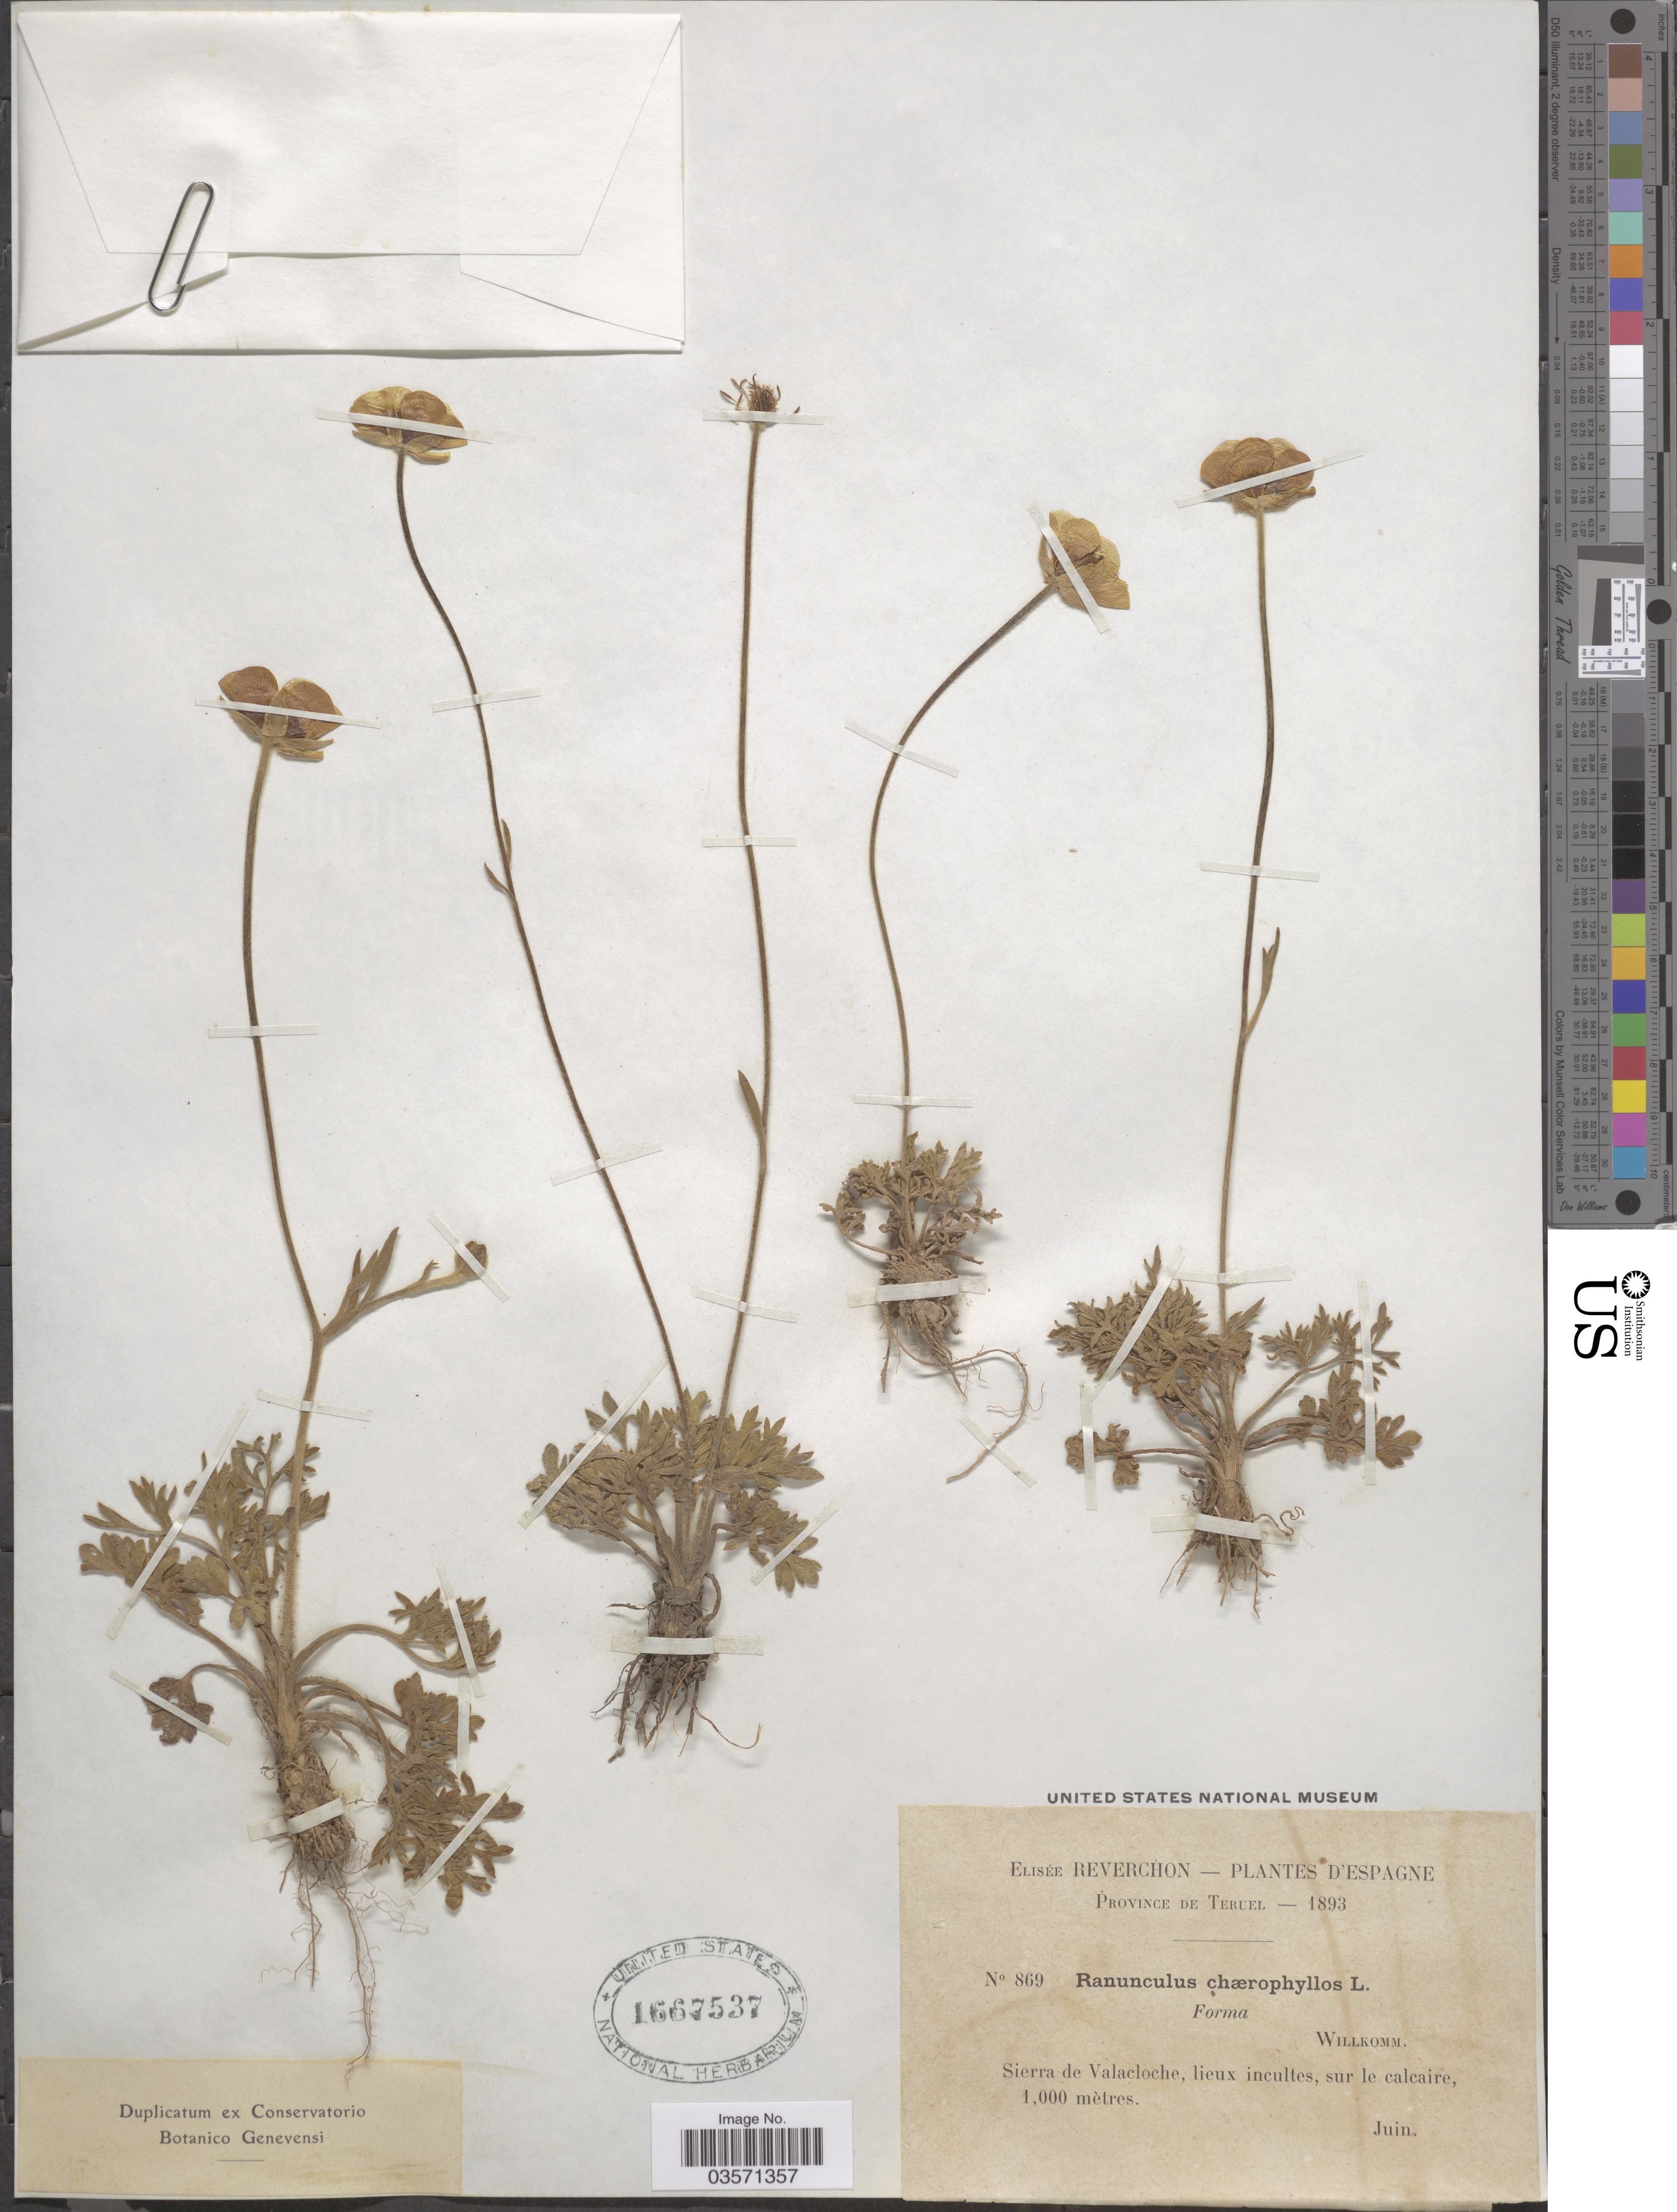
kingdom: Plantae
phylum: Tracheophyta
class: Magnoliopsida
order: Ranunculales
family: Ranunculaceae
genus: Ranunculus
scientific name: Ranunculus chaerophyllos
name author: L.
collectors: E. Reverchon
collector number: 869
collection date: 1893-06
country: Spain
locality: Espagne. Province de Teruel. Sierra de Valacloche.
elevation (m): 1000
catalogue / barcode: US 1667537